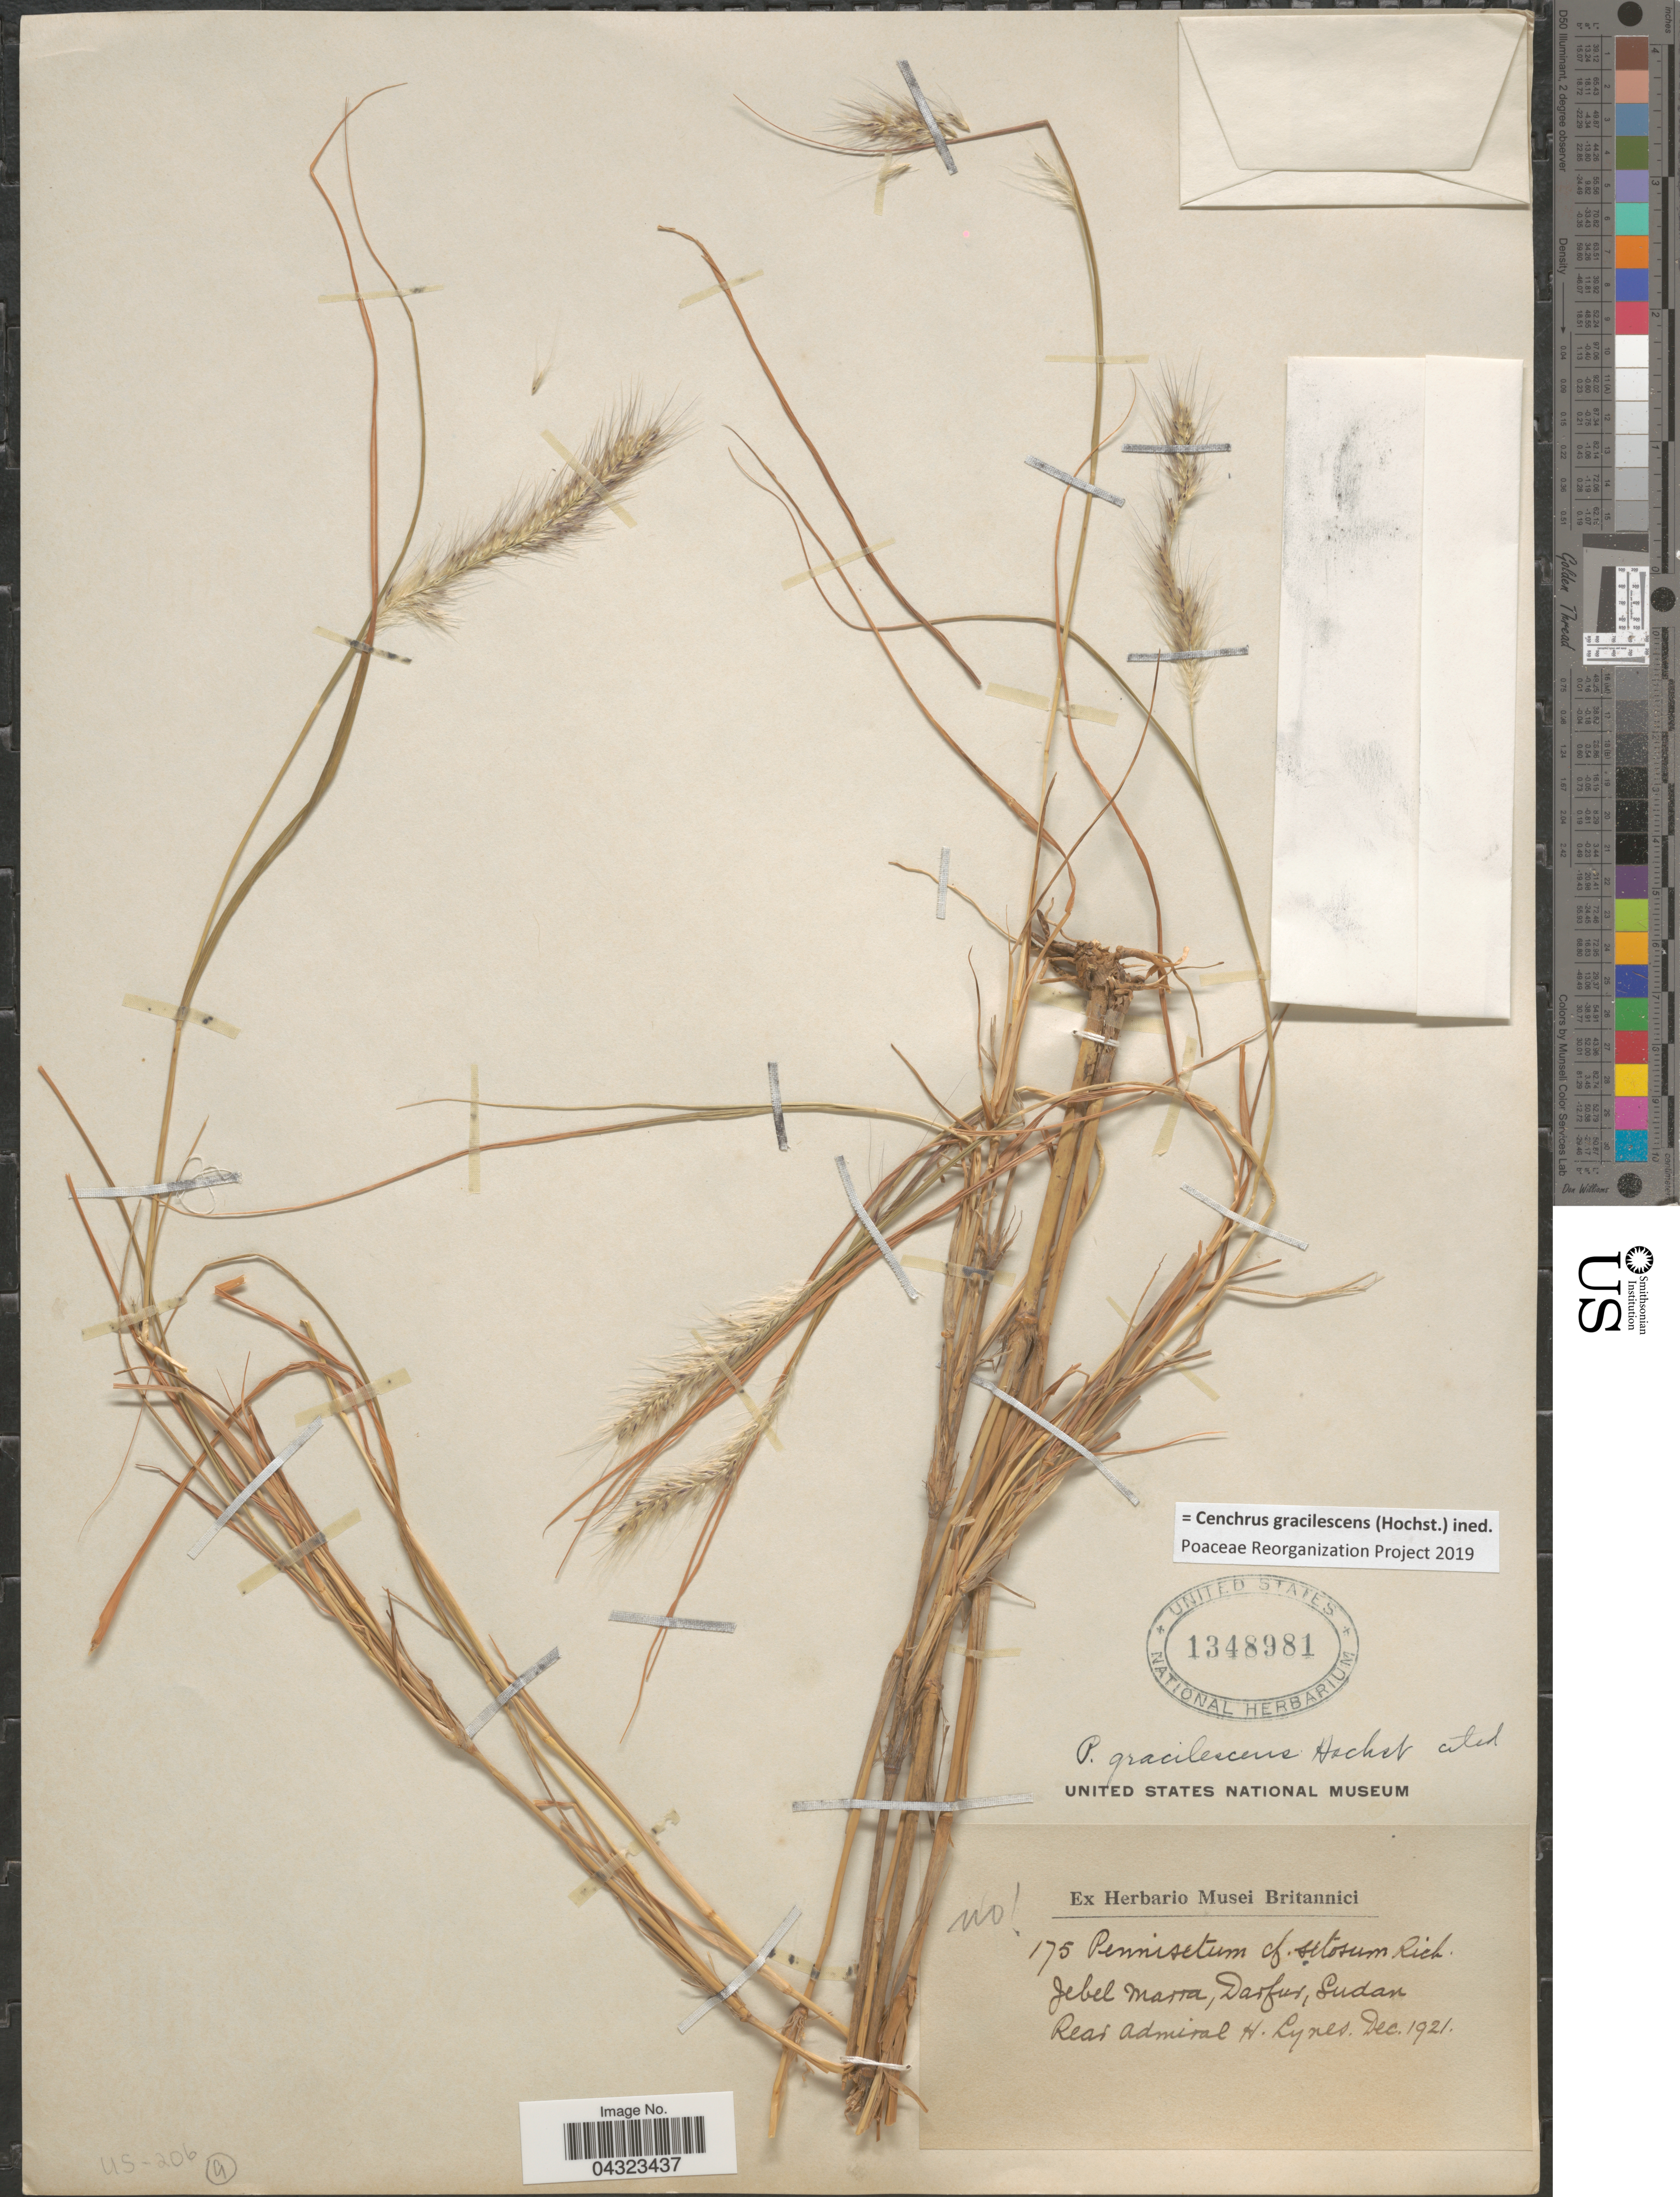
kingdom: Plantae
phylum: Tracheophyta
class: Liliopsida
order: Poales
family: Poaceae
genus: Cenchrus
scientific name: Cenchrus gracilescens (Hochst.) ined. PRP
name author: (Hochst.)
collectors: H. Lynes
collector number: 175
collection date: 1921-12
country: Sudan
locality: Jebel Marra, Darfur.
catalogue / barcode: US 1348981